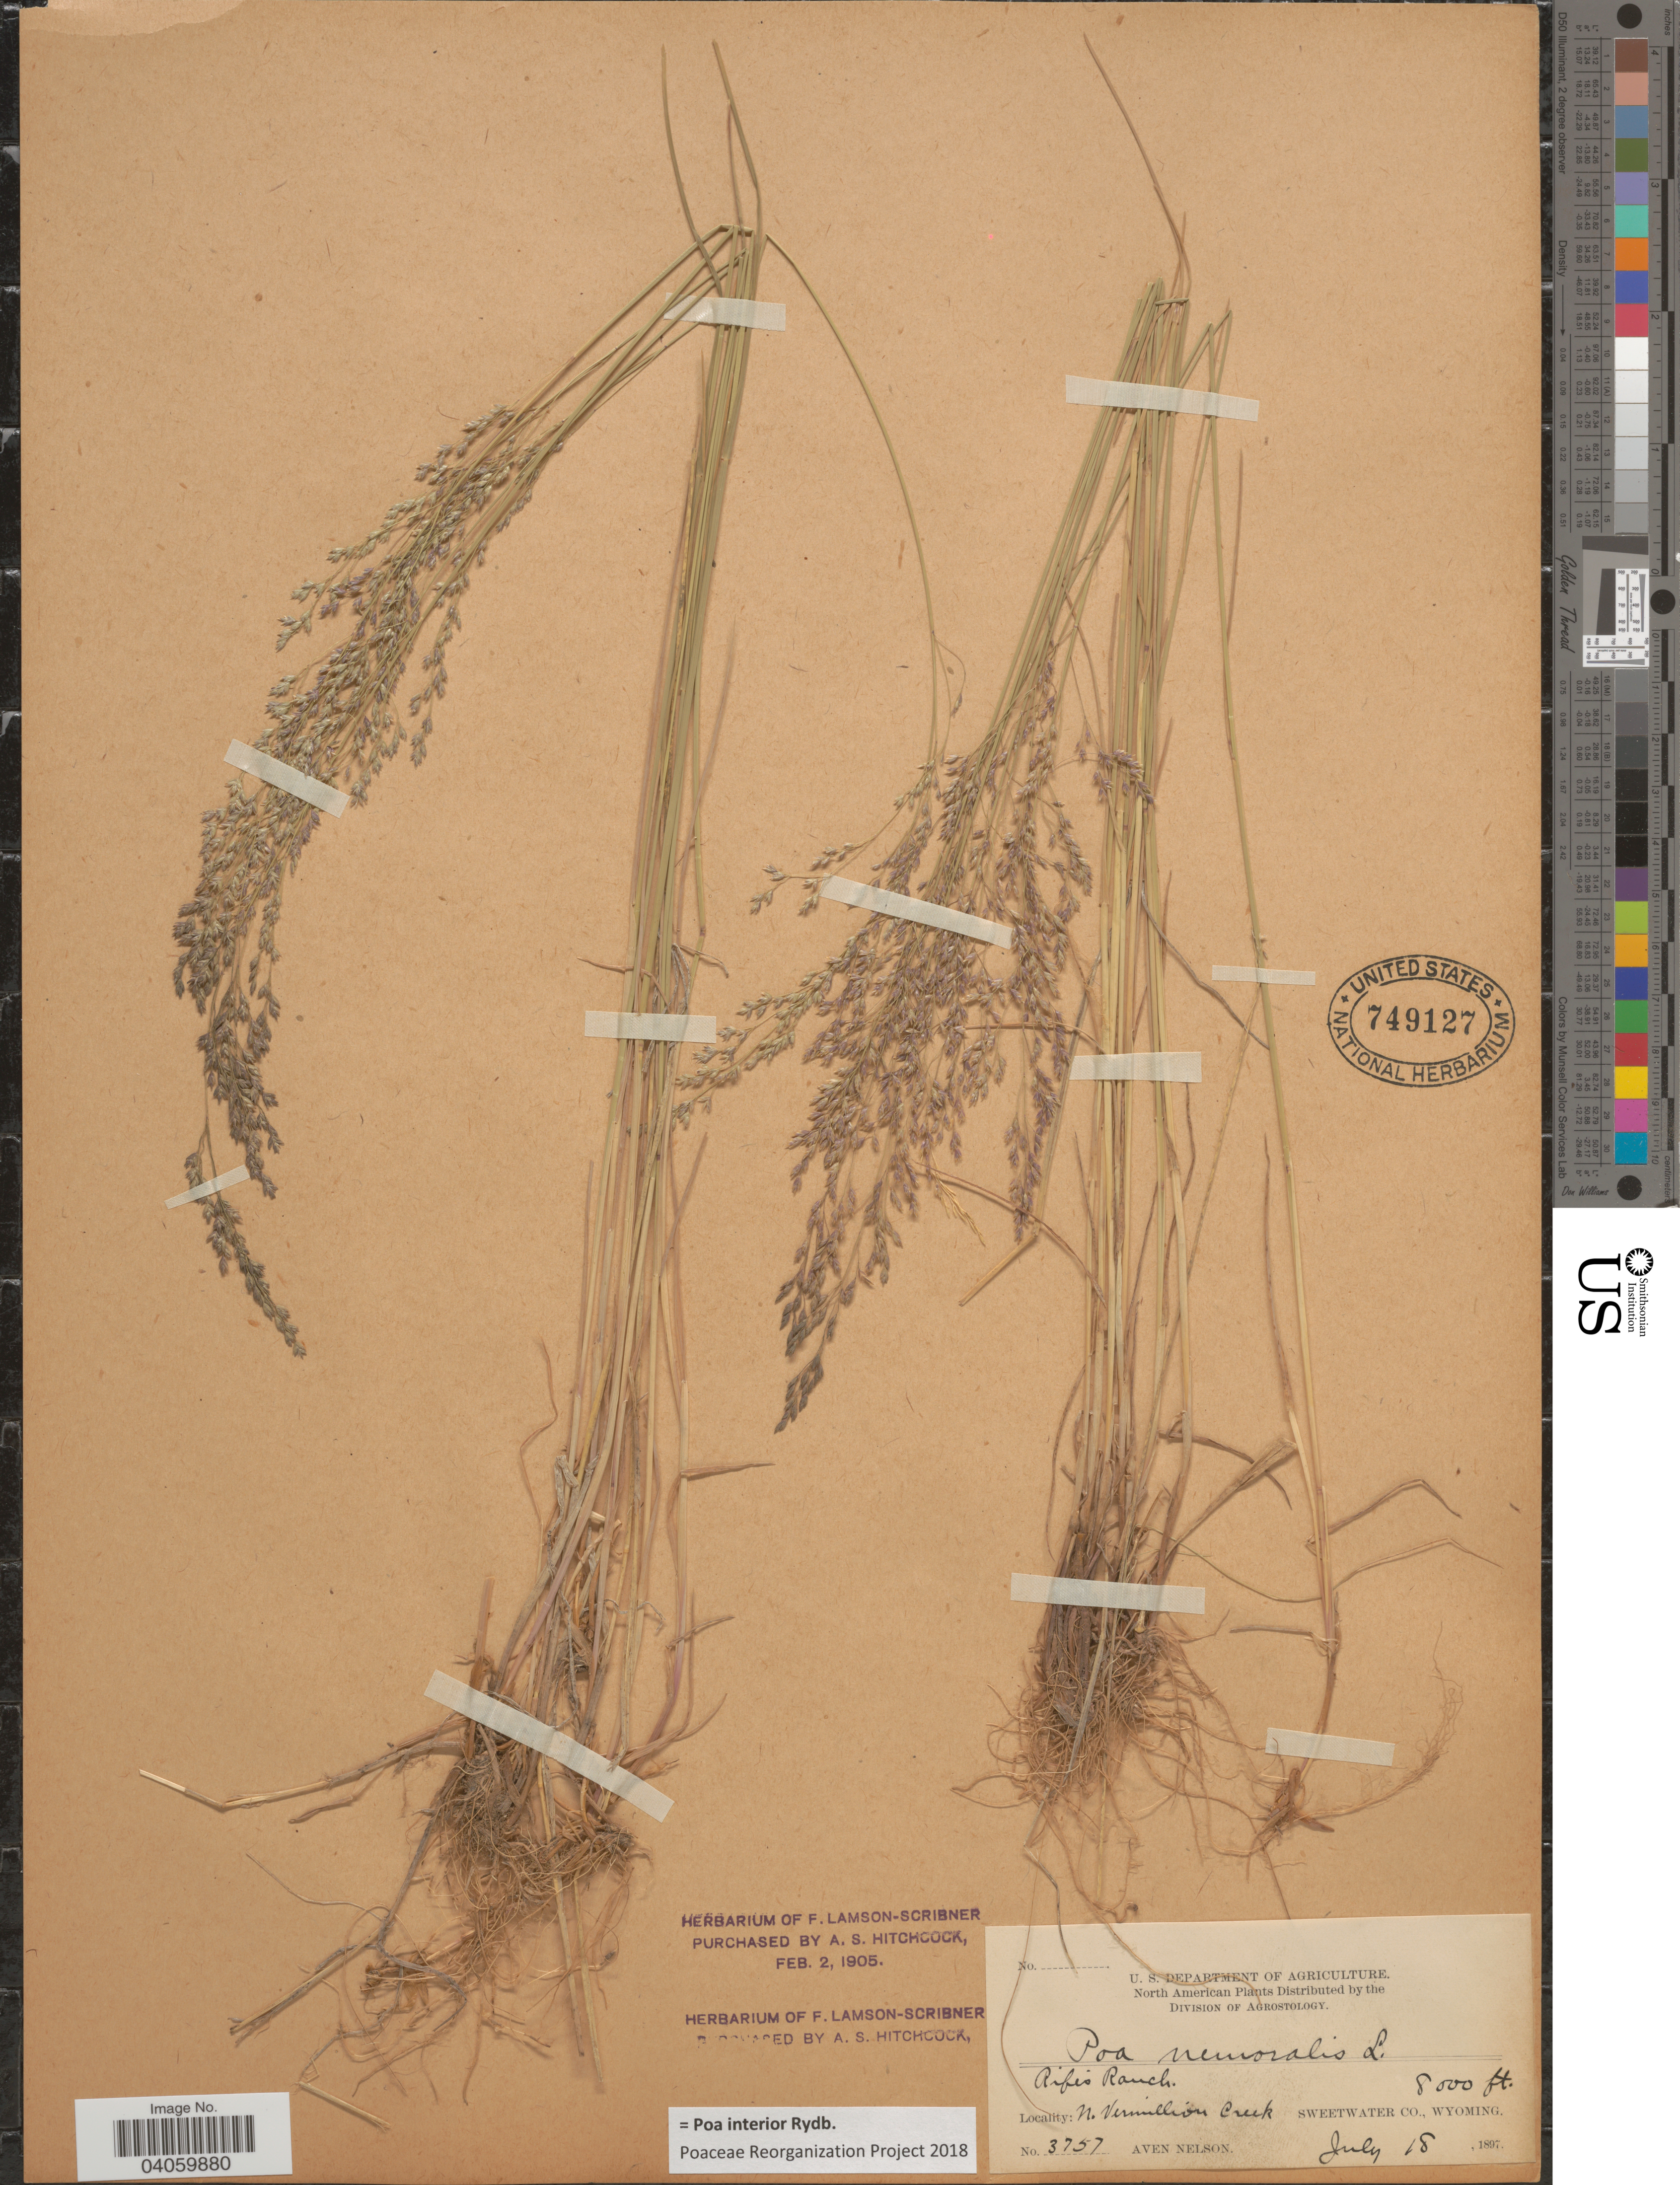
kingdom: Plantae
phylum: Tracheophyta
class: Liliopsida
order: Poales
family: Poaceae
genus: Poa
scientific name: Poa interior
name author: Rydb.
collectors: A. Nelson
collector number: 3757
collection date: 1897-07-18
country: United States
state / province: Wyoming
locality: Rifes Ranch. N. Vermillion Creek. Sweetwater Co.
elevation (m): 2438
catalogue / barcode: US 749127